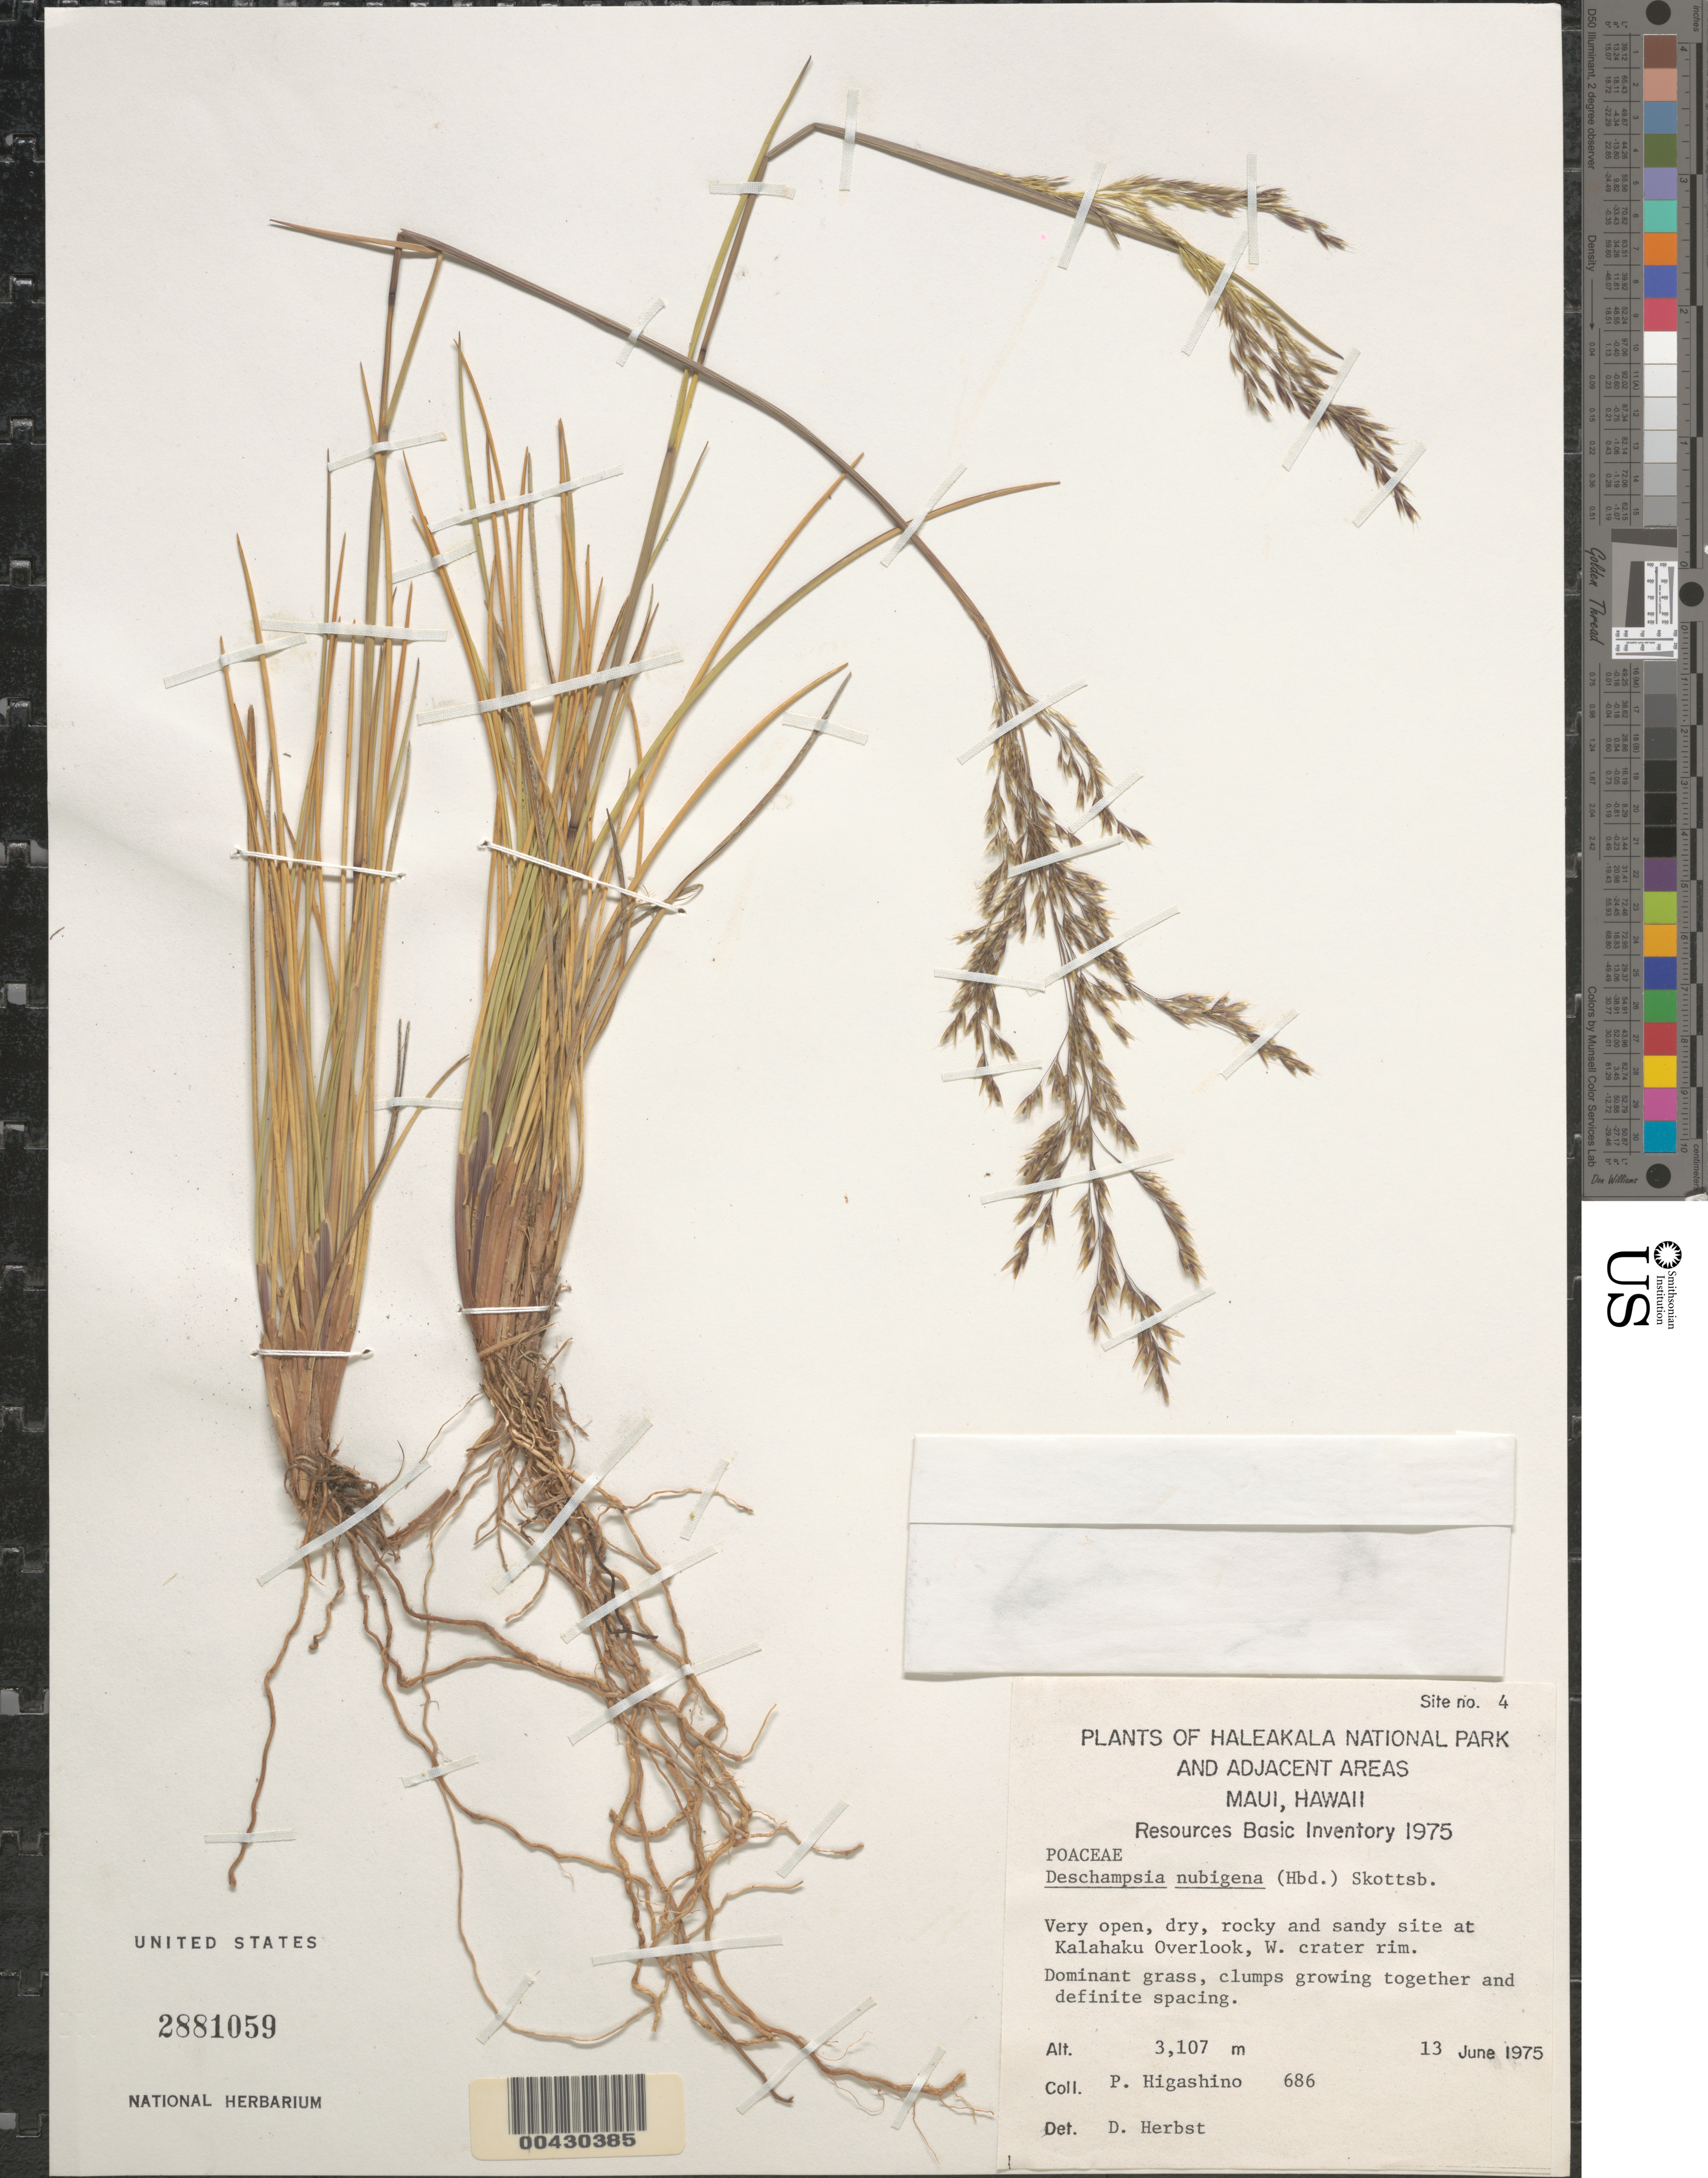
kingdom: Plantae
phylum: Tracheophyta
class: Liliopsida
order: Poales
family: Poaceae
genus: Deschampsia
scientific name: Deschampsia nubigena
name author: Hillebr.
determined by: Herbst, D. R.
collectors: P. Higashino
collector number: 686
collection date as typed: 13 Jun 1975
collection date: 1975-06-13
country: United States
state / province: Hawaii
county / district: Maui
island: Maui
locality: Kalahaku Overlook, W crater rim, Haleakala National Park and adjacent areas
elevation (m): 3107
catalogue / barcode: US 2881059